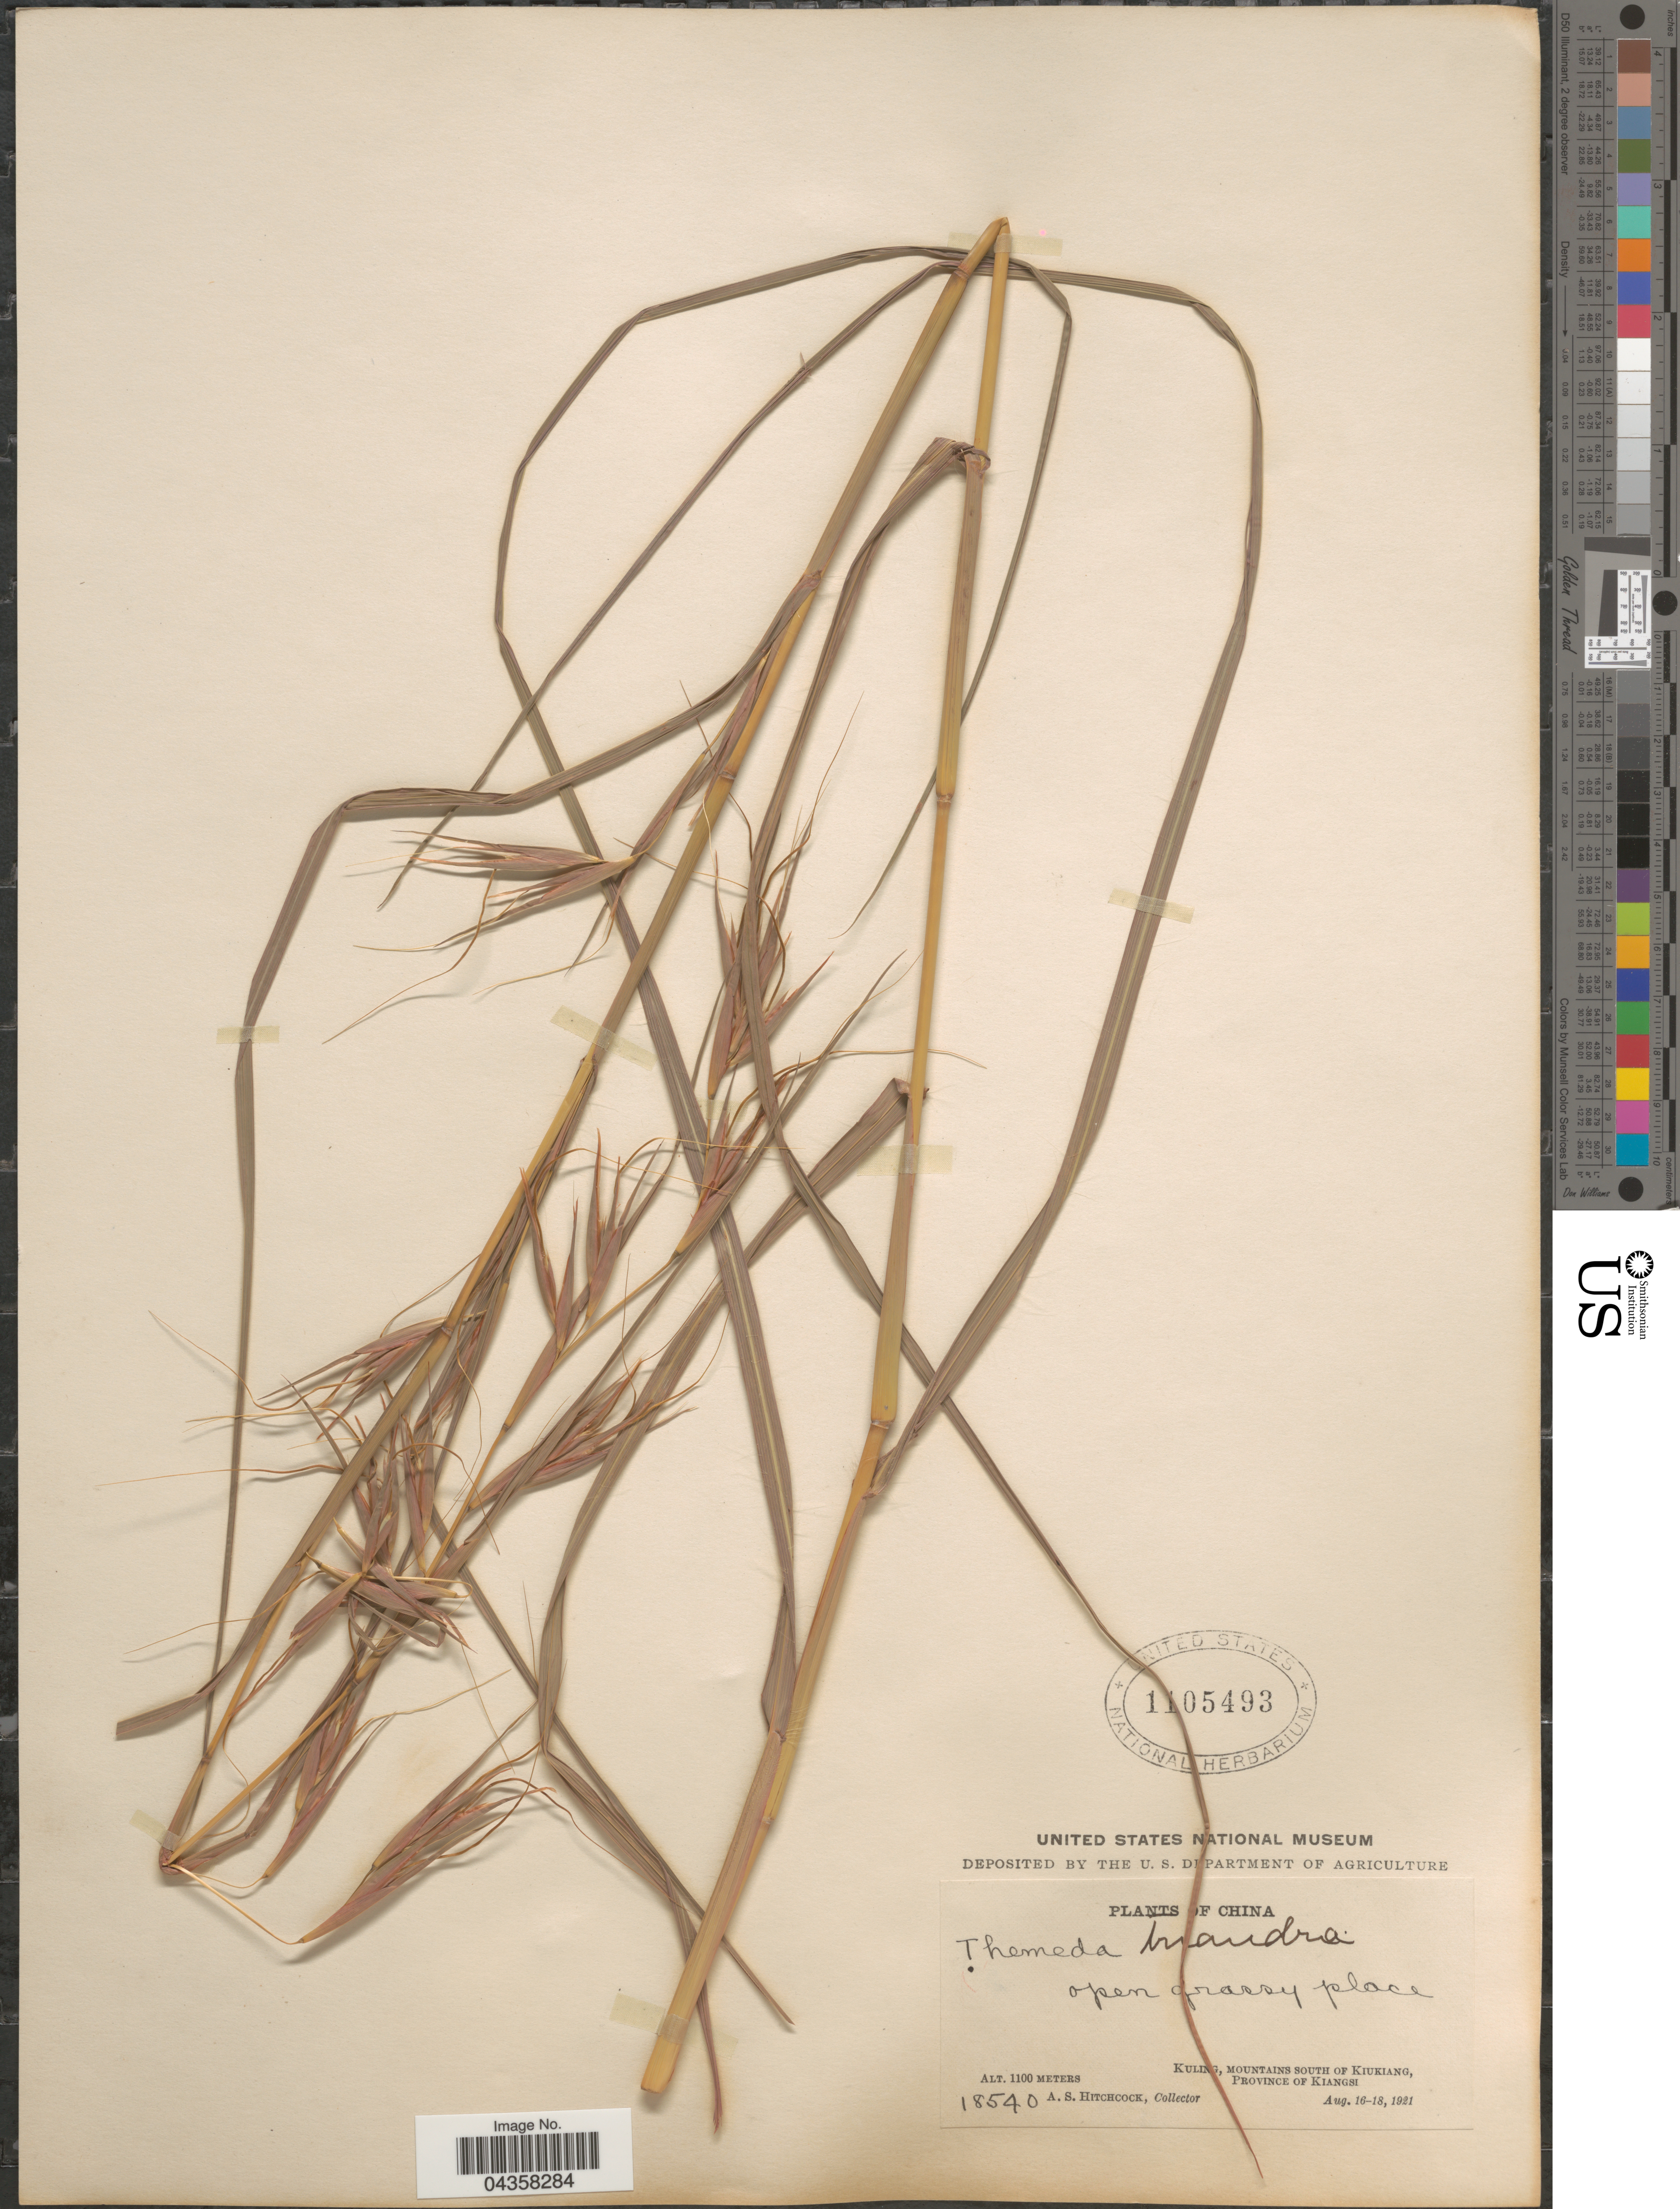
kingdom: Plantae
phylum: Tracheophyta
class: Liliopsida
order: Poales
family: Poaceae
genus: Themeda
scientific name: Themeda triandra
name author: Forssk.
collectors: A. S. Hitchcock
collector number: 18540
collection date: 1921-08-16/1921-08-18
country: China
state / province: Jiangxi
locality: Kuling, Mountains south of Kiukiang, Province of Kiangsi.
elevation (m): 1100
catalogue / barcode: US 1105493